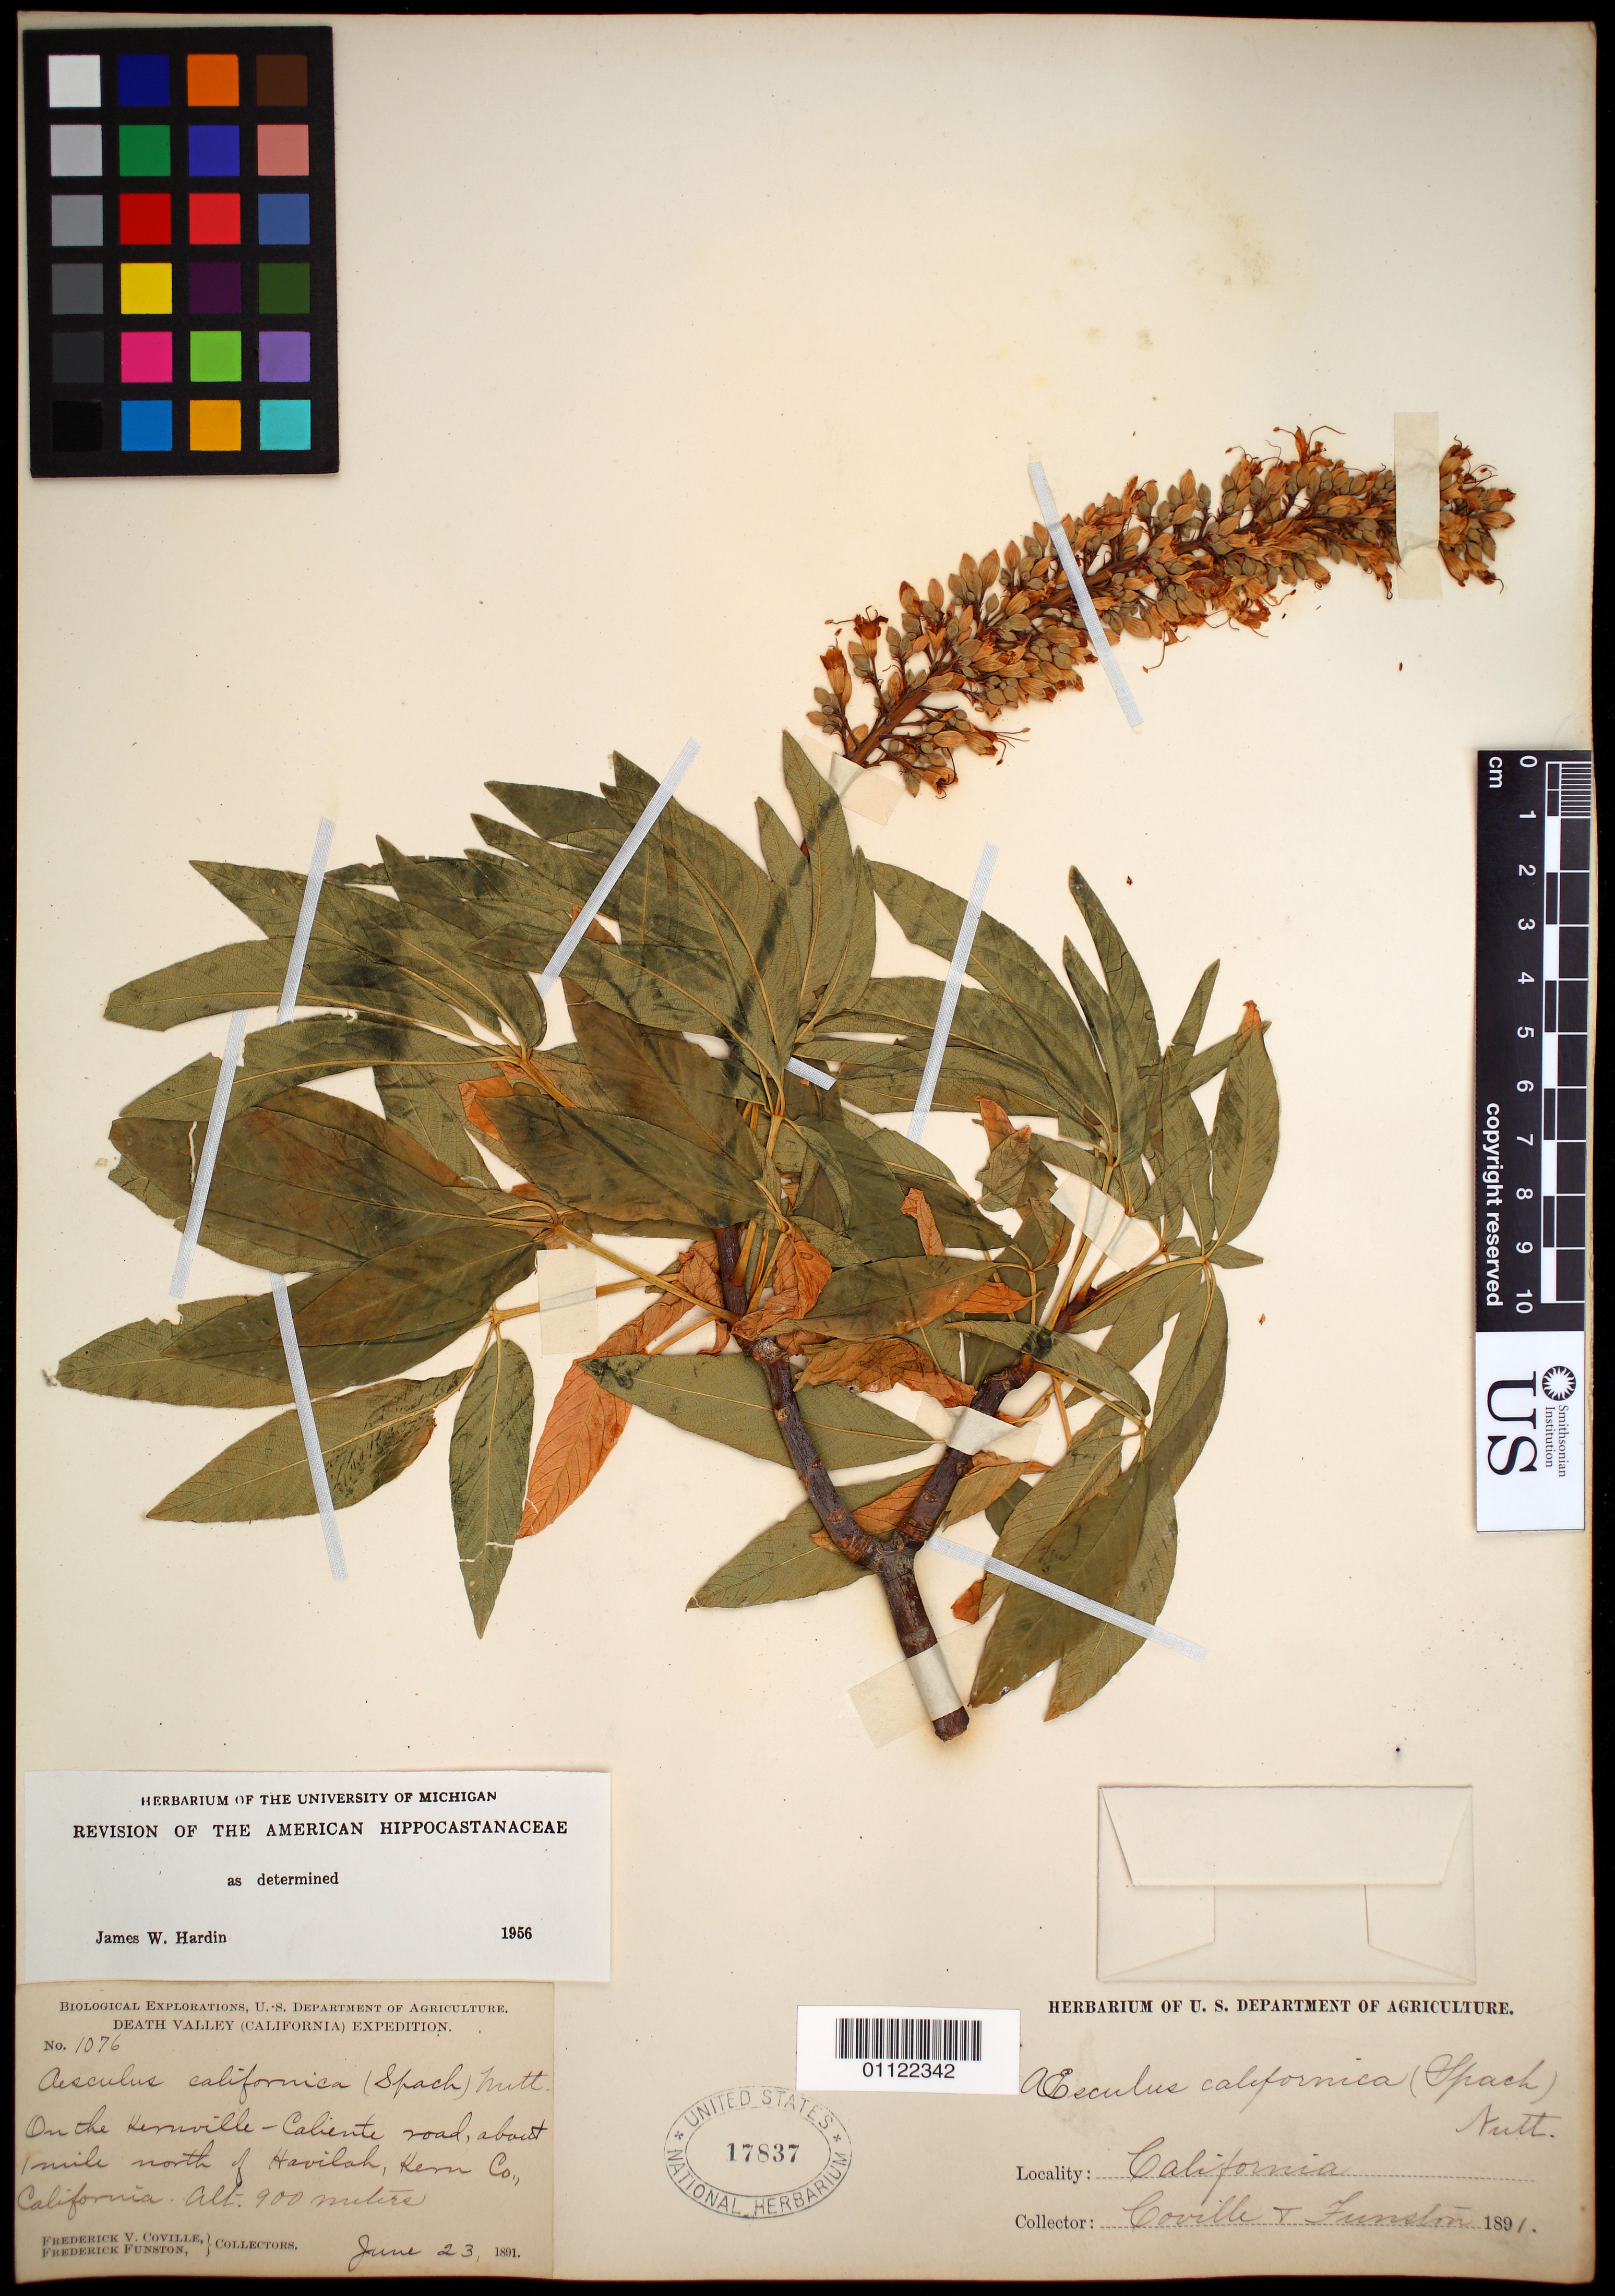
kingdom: Plantae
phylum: Tracheophyta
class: Magnoliopsida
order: Sapindales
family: Sapindaceae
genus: Aesculus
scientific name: Aesculus californica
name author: (Spach) Nutt.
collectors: F. V. Coville & F. Funston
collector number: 1076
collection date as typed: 23 Jun 1891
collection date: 1891-06-23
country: United States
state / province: California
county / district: Kern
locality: On the Kernville-Caliente road, about 1 mile north of Havilah.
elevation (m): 900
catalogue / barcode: US 17837